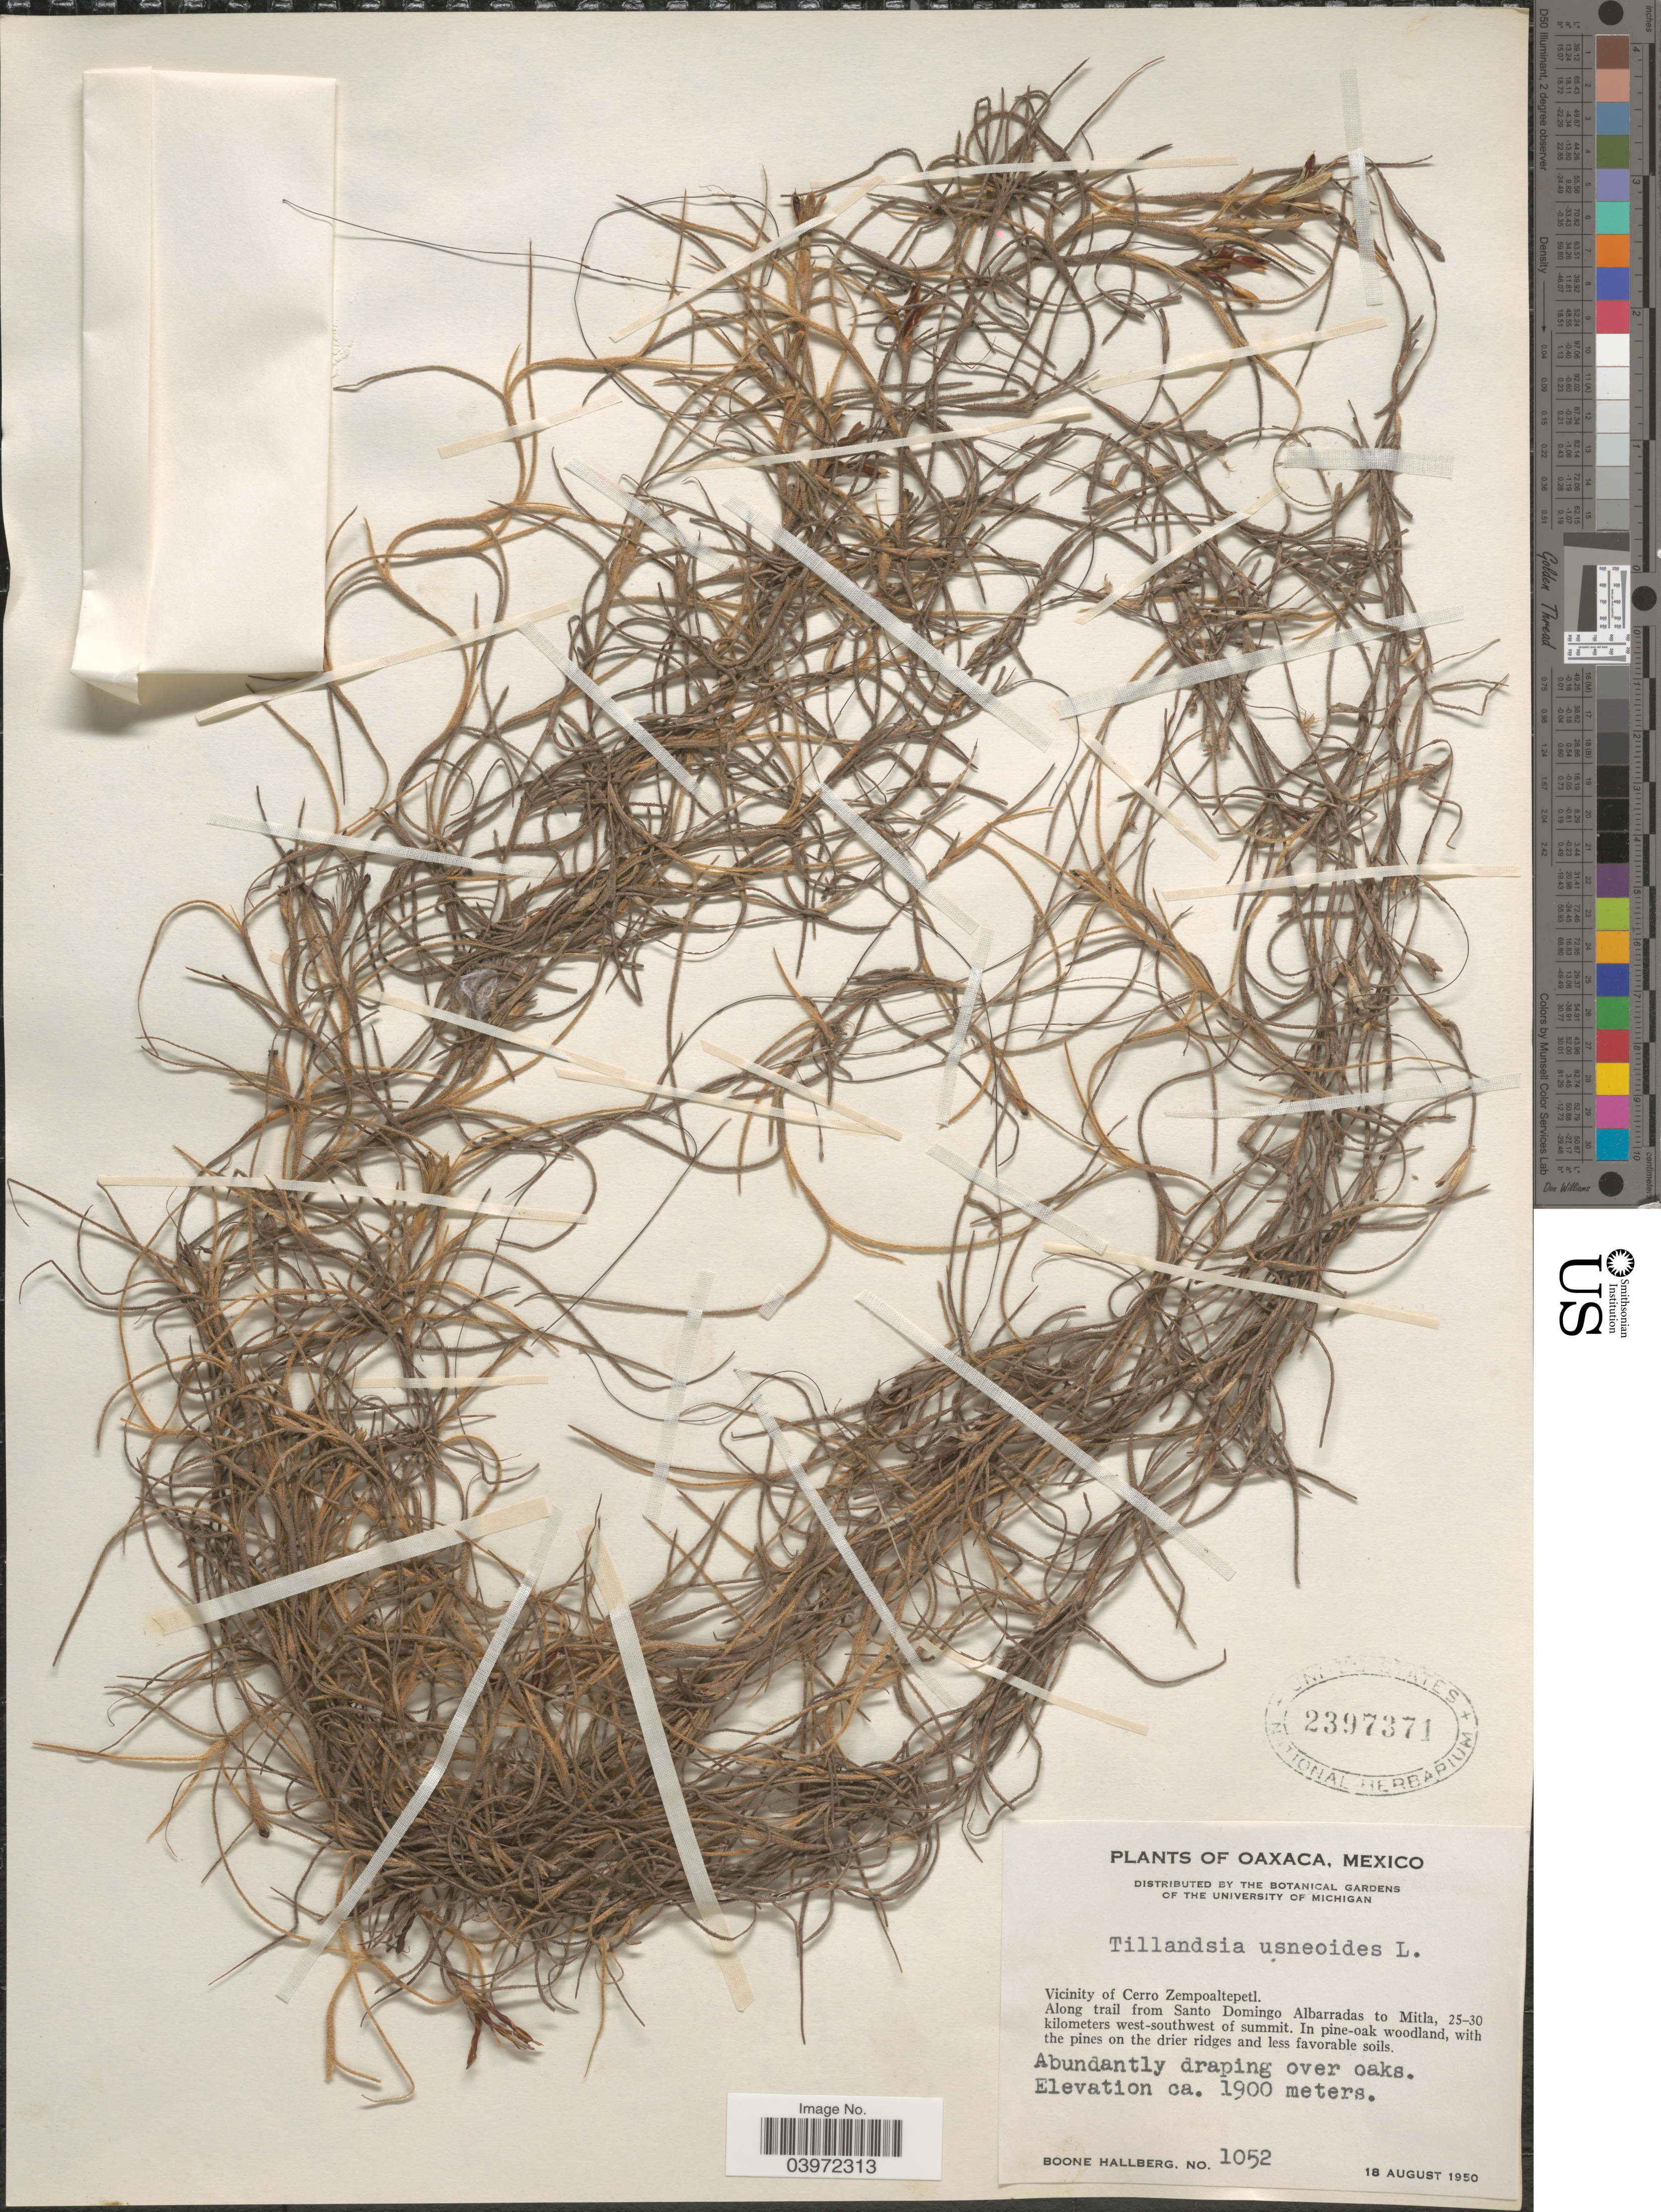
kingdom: Plantae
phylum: Tracheophyta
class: Liliopsida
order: Poales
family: Bromeliaceae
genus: Tillandsia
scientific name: Tillandsia usneoides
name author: (L.) L.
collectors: B. Hallberg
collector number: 1052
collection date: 1950-08-18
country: Mexico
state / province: Oaxaca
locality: Vicinity of Cerro Zempoaltepetl. Along trail from Santo Domingo Albarradas to Mitla, 25-30 kilometers west-southwest of summit. In pine-oak woodland. Abundantly draping over oaks. [unsure placement]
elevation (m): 1900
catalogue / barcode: US 2397371